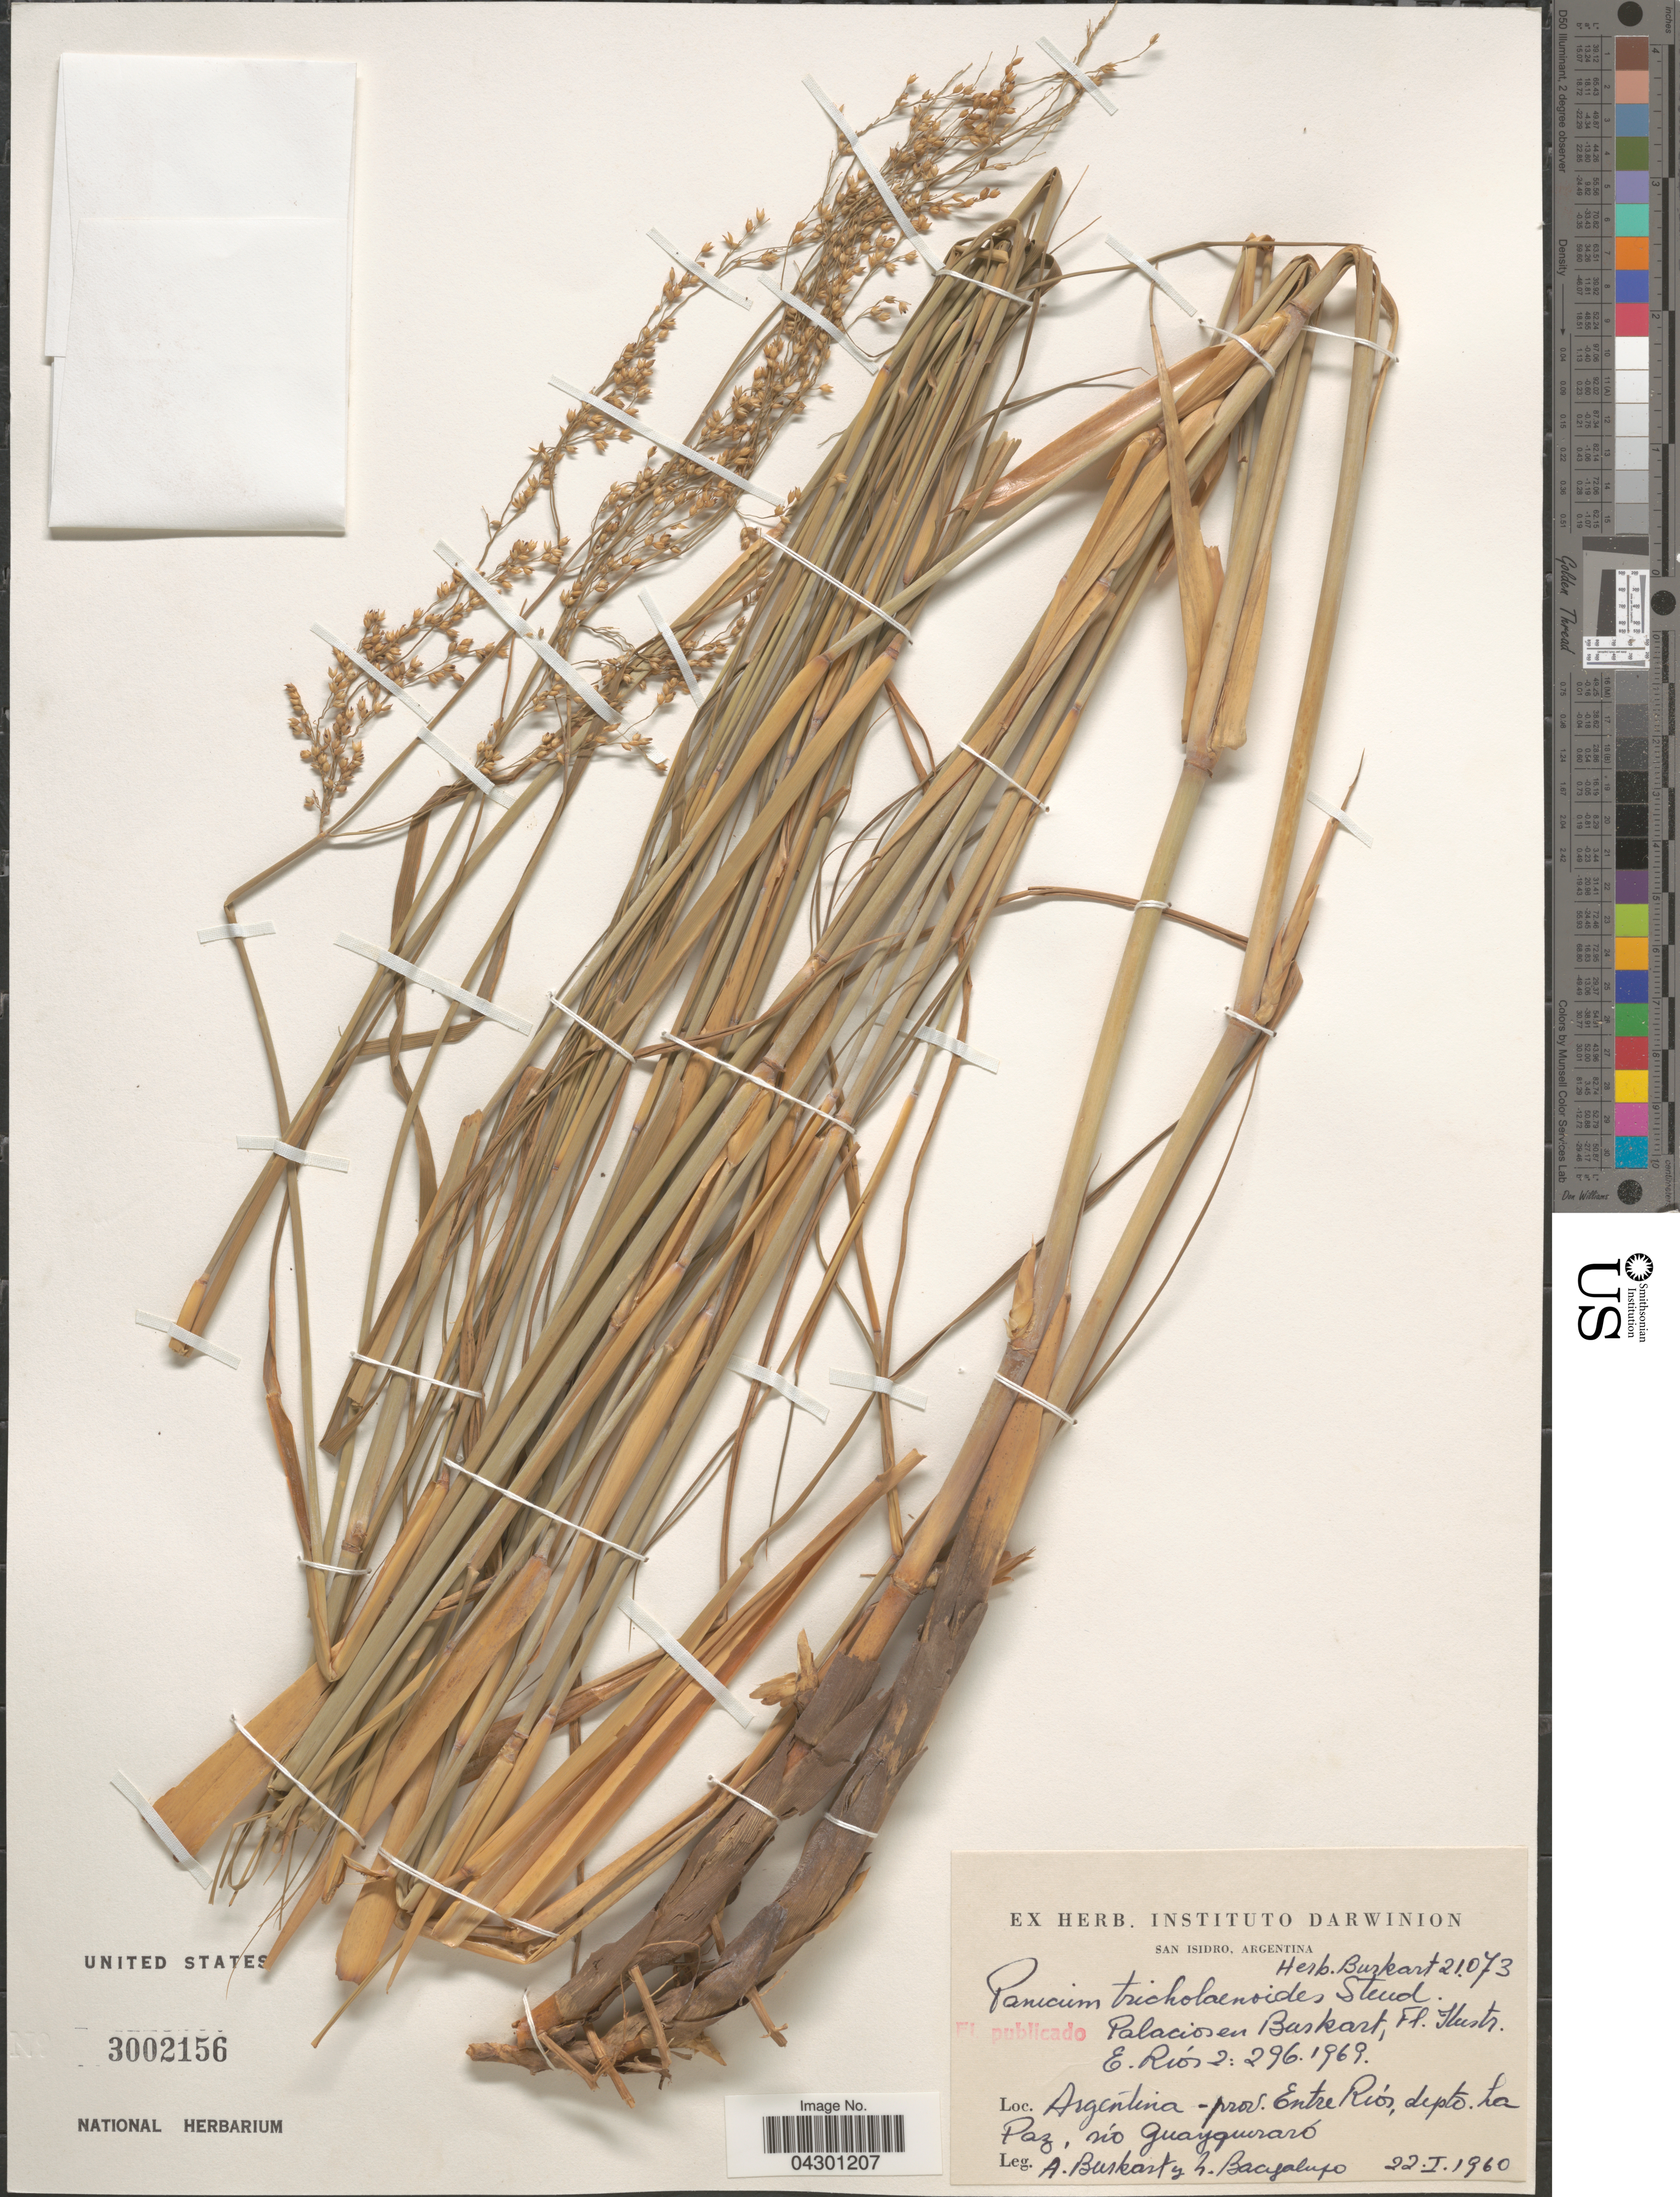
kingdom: Plantae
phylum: Tracheophyta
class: Liliopsida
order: Poales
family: Poaceae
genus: Panicum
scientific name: Panicum tricholaenoides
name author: Steud.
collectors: A. E. Burkart & N. M. Bacigalupo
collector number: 21073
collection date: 1960-01-22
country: Argentina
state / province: Entre Rios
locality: Depto. La Paz, río Guayquiraró.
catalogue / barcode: US 3002156